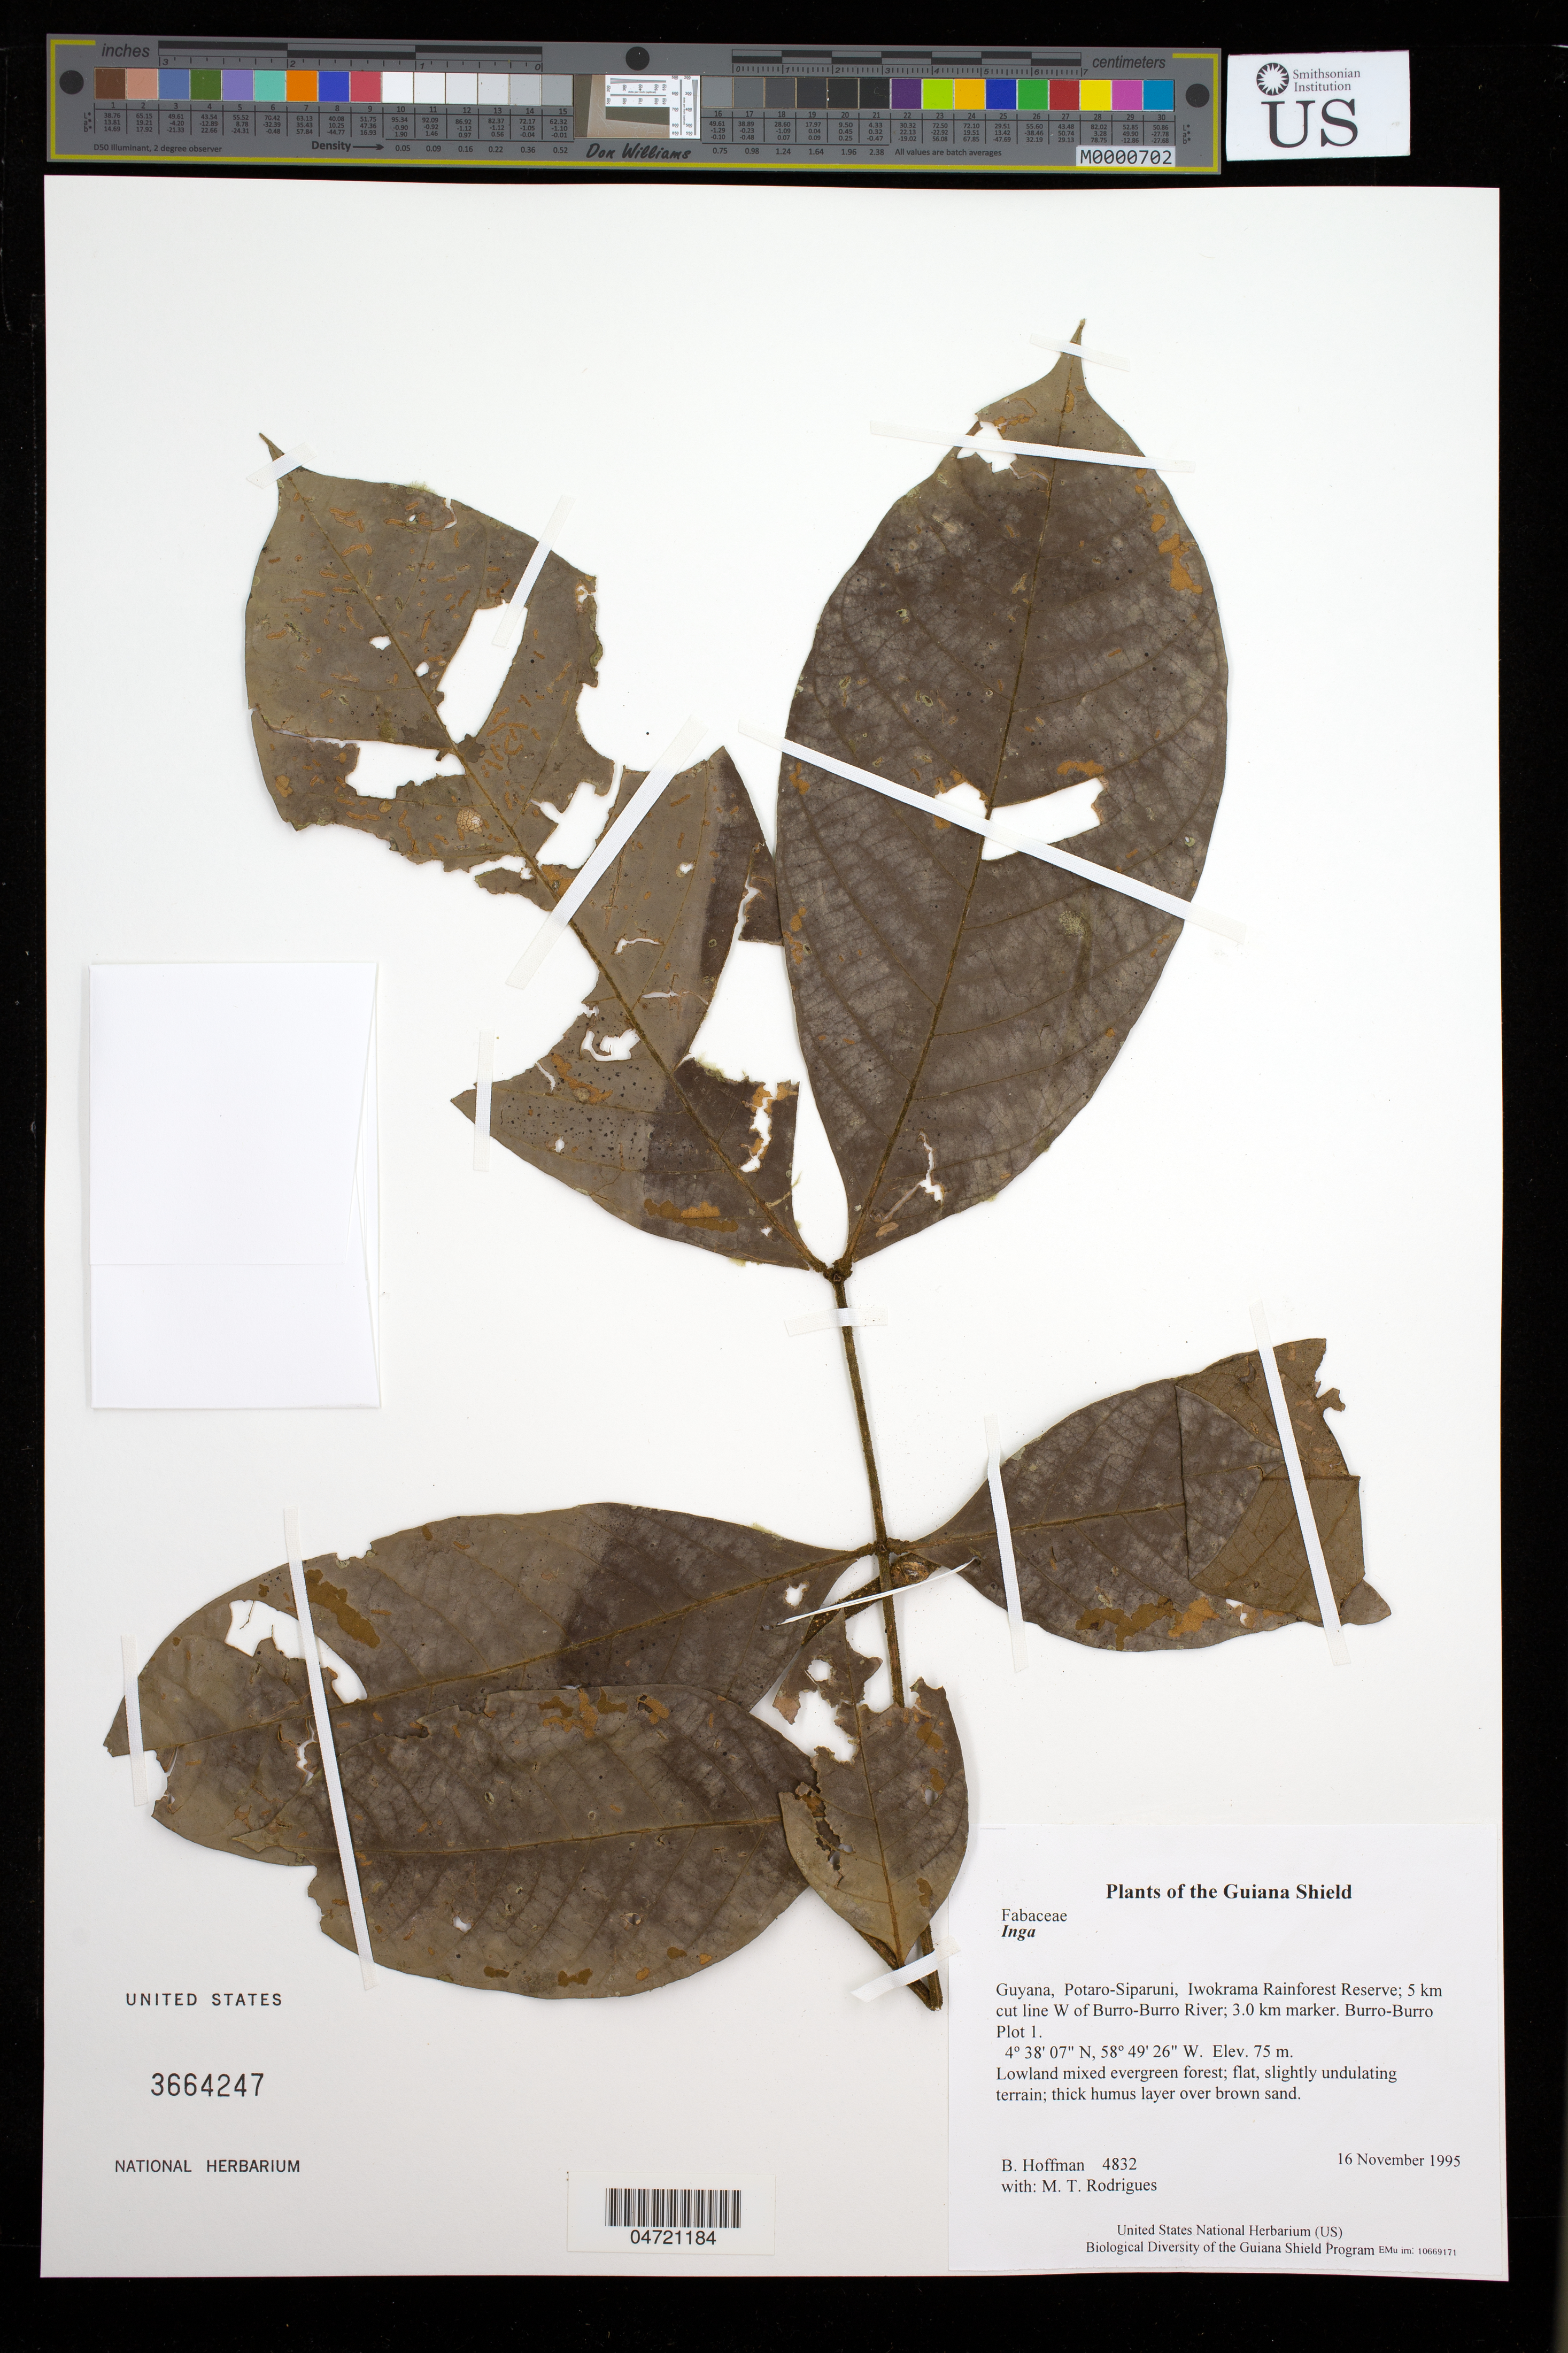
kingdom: Plantae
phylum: Tracheophyta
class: Magnoliopsida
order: Fabales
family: Fabaceae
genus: Inga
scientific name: Inga sp.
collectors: B. Hoffman & M. T. Rodrigues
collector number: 4832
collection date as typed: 16 November 1995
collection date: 1995-11-16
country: Guyana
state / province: Potaro-Siparuni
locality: Iwokrama Rainforest Reserve; 5 km cut line W of Burro-Burro River; 3.0 km marker. Burro-Burro Plot 1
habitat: Lowland mixed evergreen forest; flat, slightly undulating terrain; thick humus layer over brown sand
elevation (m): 75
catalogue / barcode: US 3664247